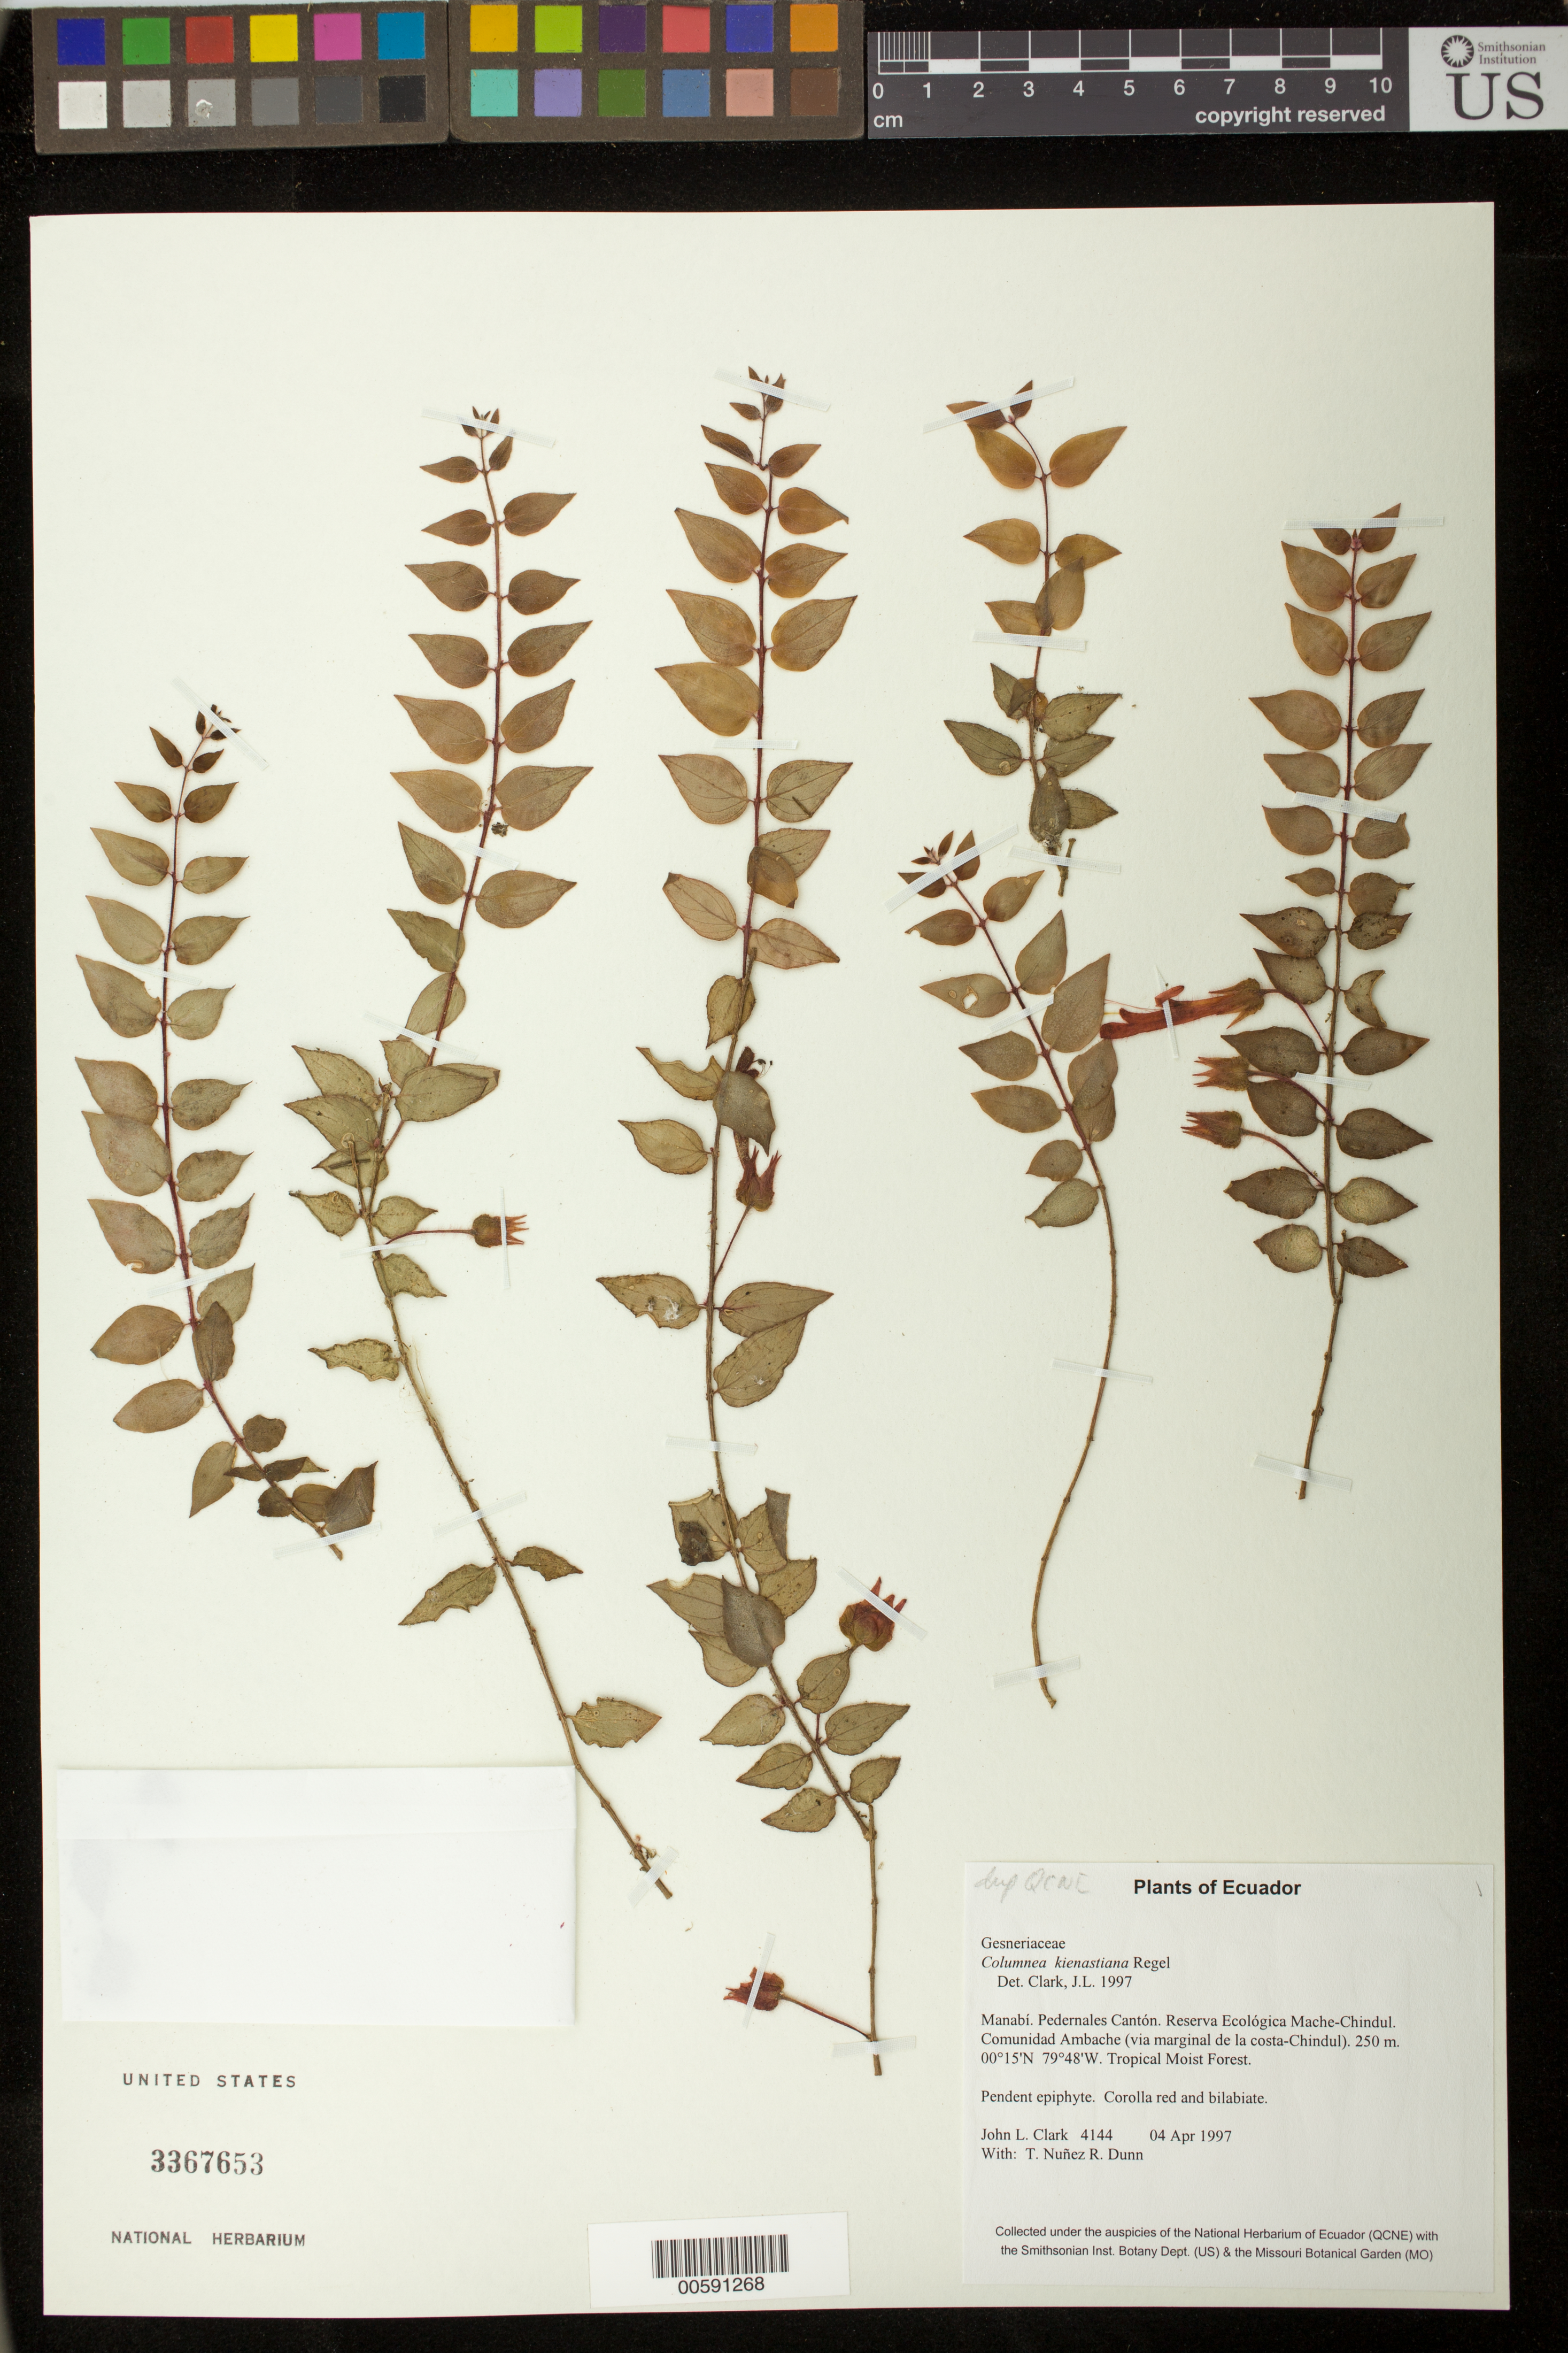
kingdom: Plantae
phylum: Tracheophyta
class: Magnoliopsida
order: Lamiales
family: Gesneriaceae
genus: Columnea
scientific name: Columnea kienastiana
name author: Regel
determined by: Clark, J. L., (SEL), The Marie Selby Botanical Garden (UNITED STATES)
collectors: J. L. Clark, R. Dunn, T. Núñez & C. Robles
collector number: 4144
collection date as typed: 04 Apr 1997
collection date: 1997-04-04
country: Ecuador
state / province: Manabí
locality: Pedernales Cantón. Reserva Ecológica Mache-Chindul. Comunidad Ambache (via marginal de la costa-Chindul).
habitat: Tropical Moist Forest.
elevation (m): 250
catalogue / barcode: US 3367653